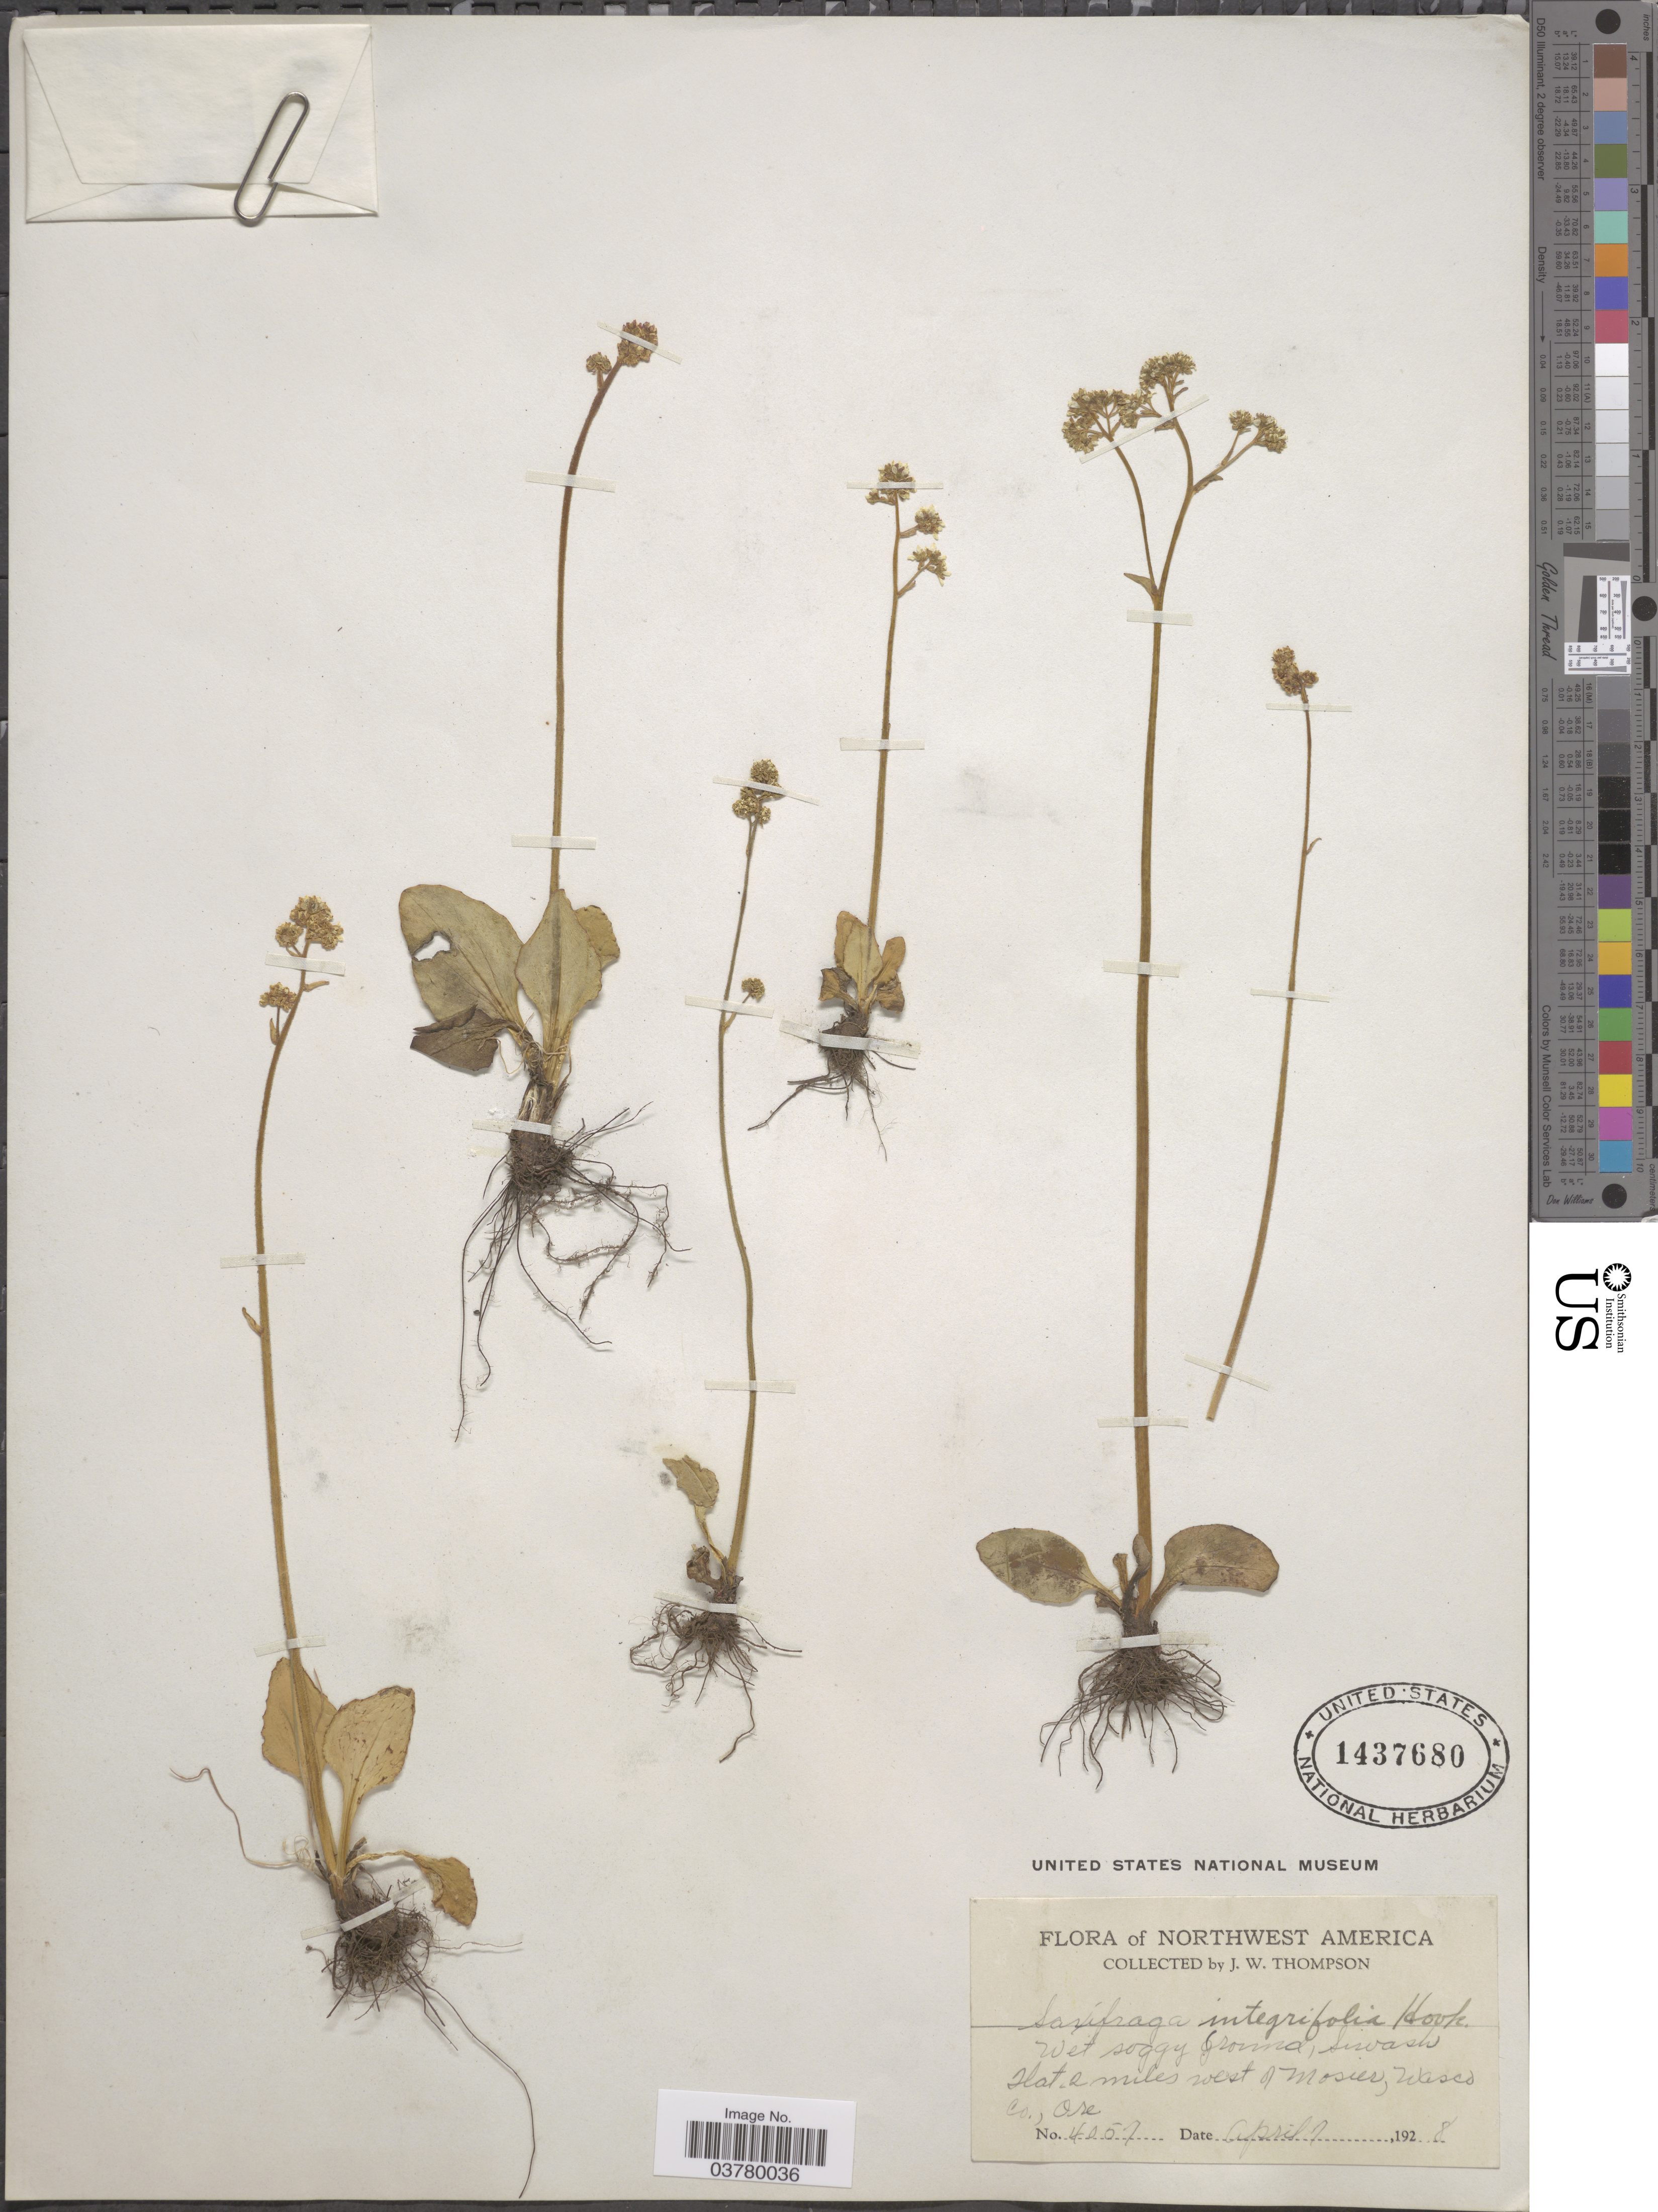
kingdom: Plantae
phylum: Tracheophyta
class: Magnoliopsida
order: Saxifragales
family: Saxifragaceae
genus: Micranthes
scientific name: Micranthes integrifolia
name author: (Hook.) Small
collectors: J. Thompson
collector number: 4057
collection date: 1928-04-07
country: United States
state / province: Oregon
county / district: Wasco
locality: Northwest America. Wet soggy ground, Siwash* Hat. 2 miles west of Mosier, Wasco Co.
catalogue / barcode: US 1437680